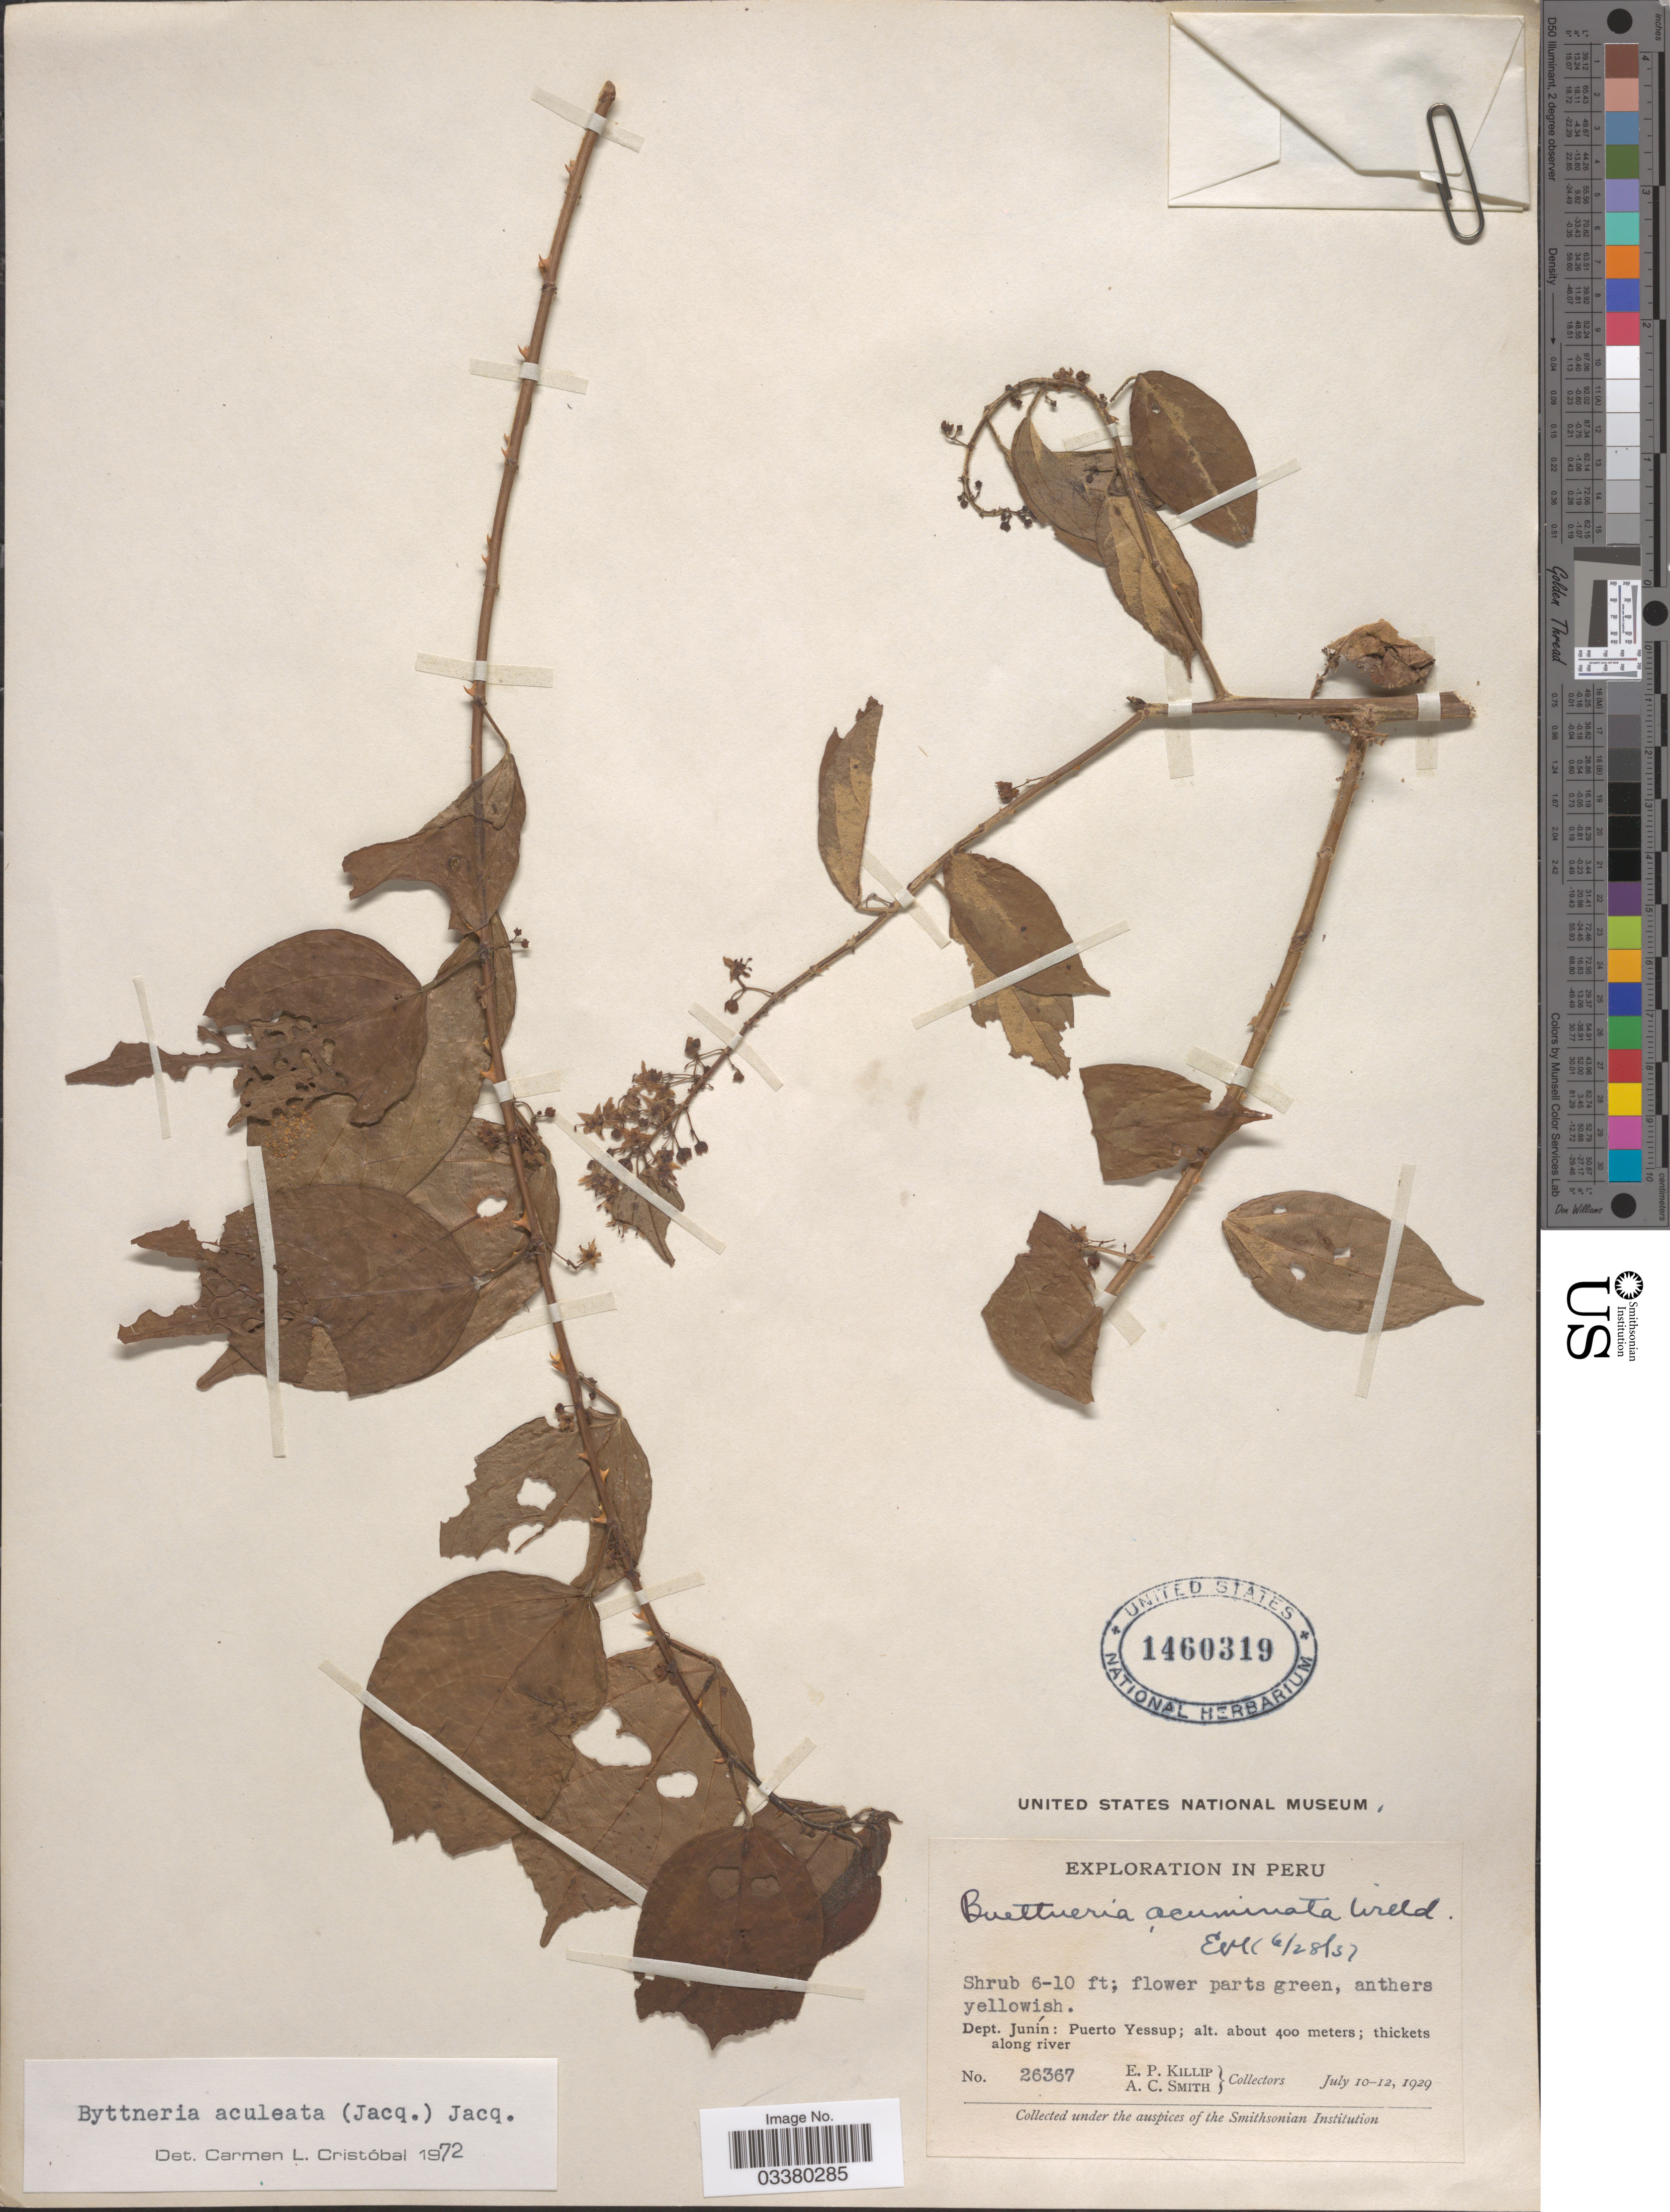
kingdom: Plantae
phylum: Tracheophyta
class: Magnoliopsida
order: Malvales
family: Malvaceae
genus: Byttneria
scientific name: Byttneria aculeata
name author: (Jacq.) Jacq.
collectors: E. P. Killip & A. C. Smith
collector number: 26367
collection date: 1929-07-10/1929-07-12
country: Peru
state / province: Junín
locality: Dept. Junín: Puerto Yessup.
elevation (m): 400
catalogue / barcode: US 1460319